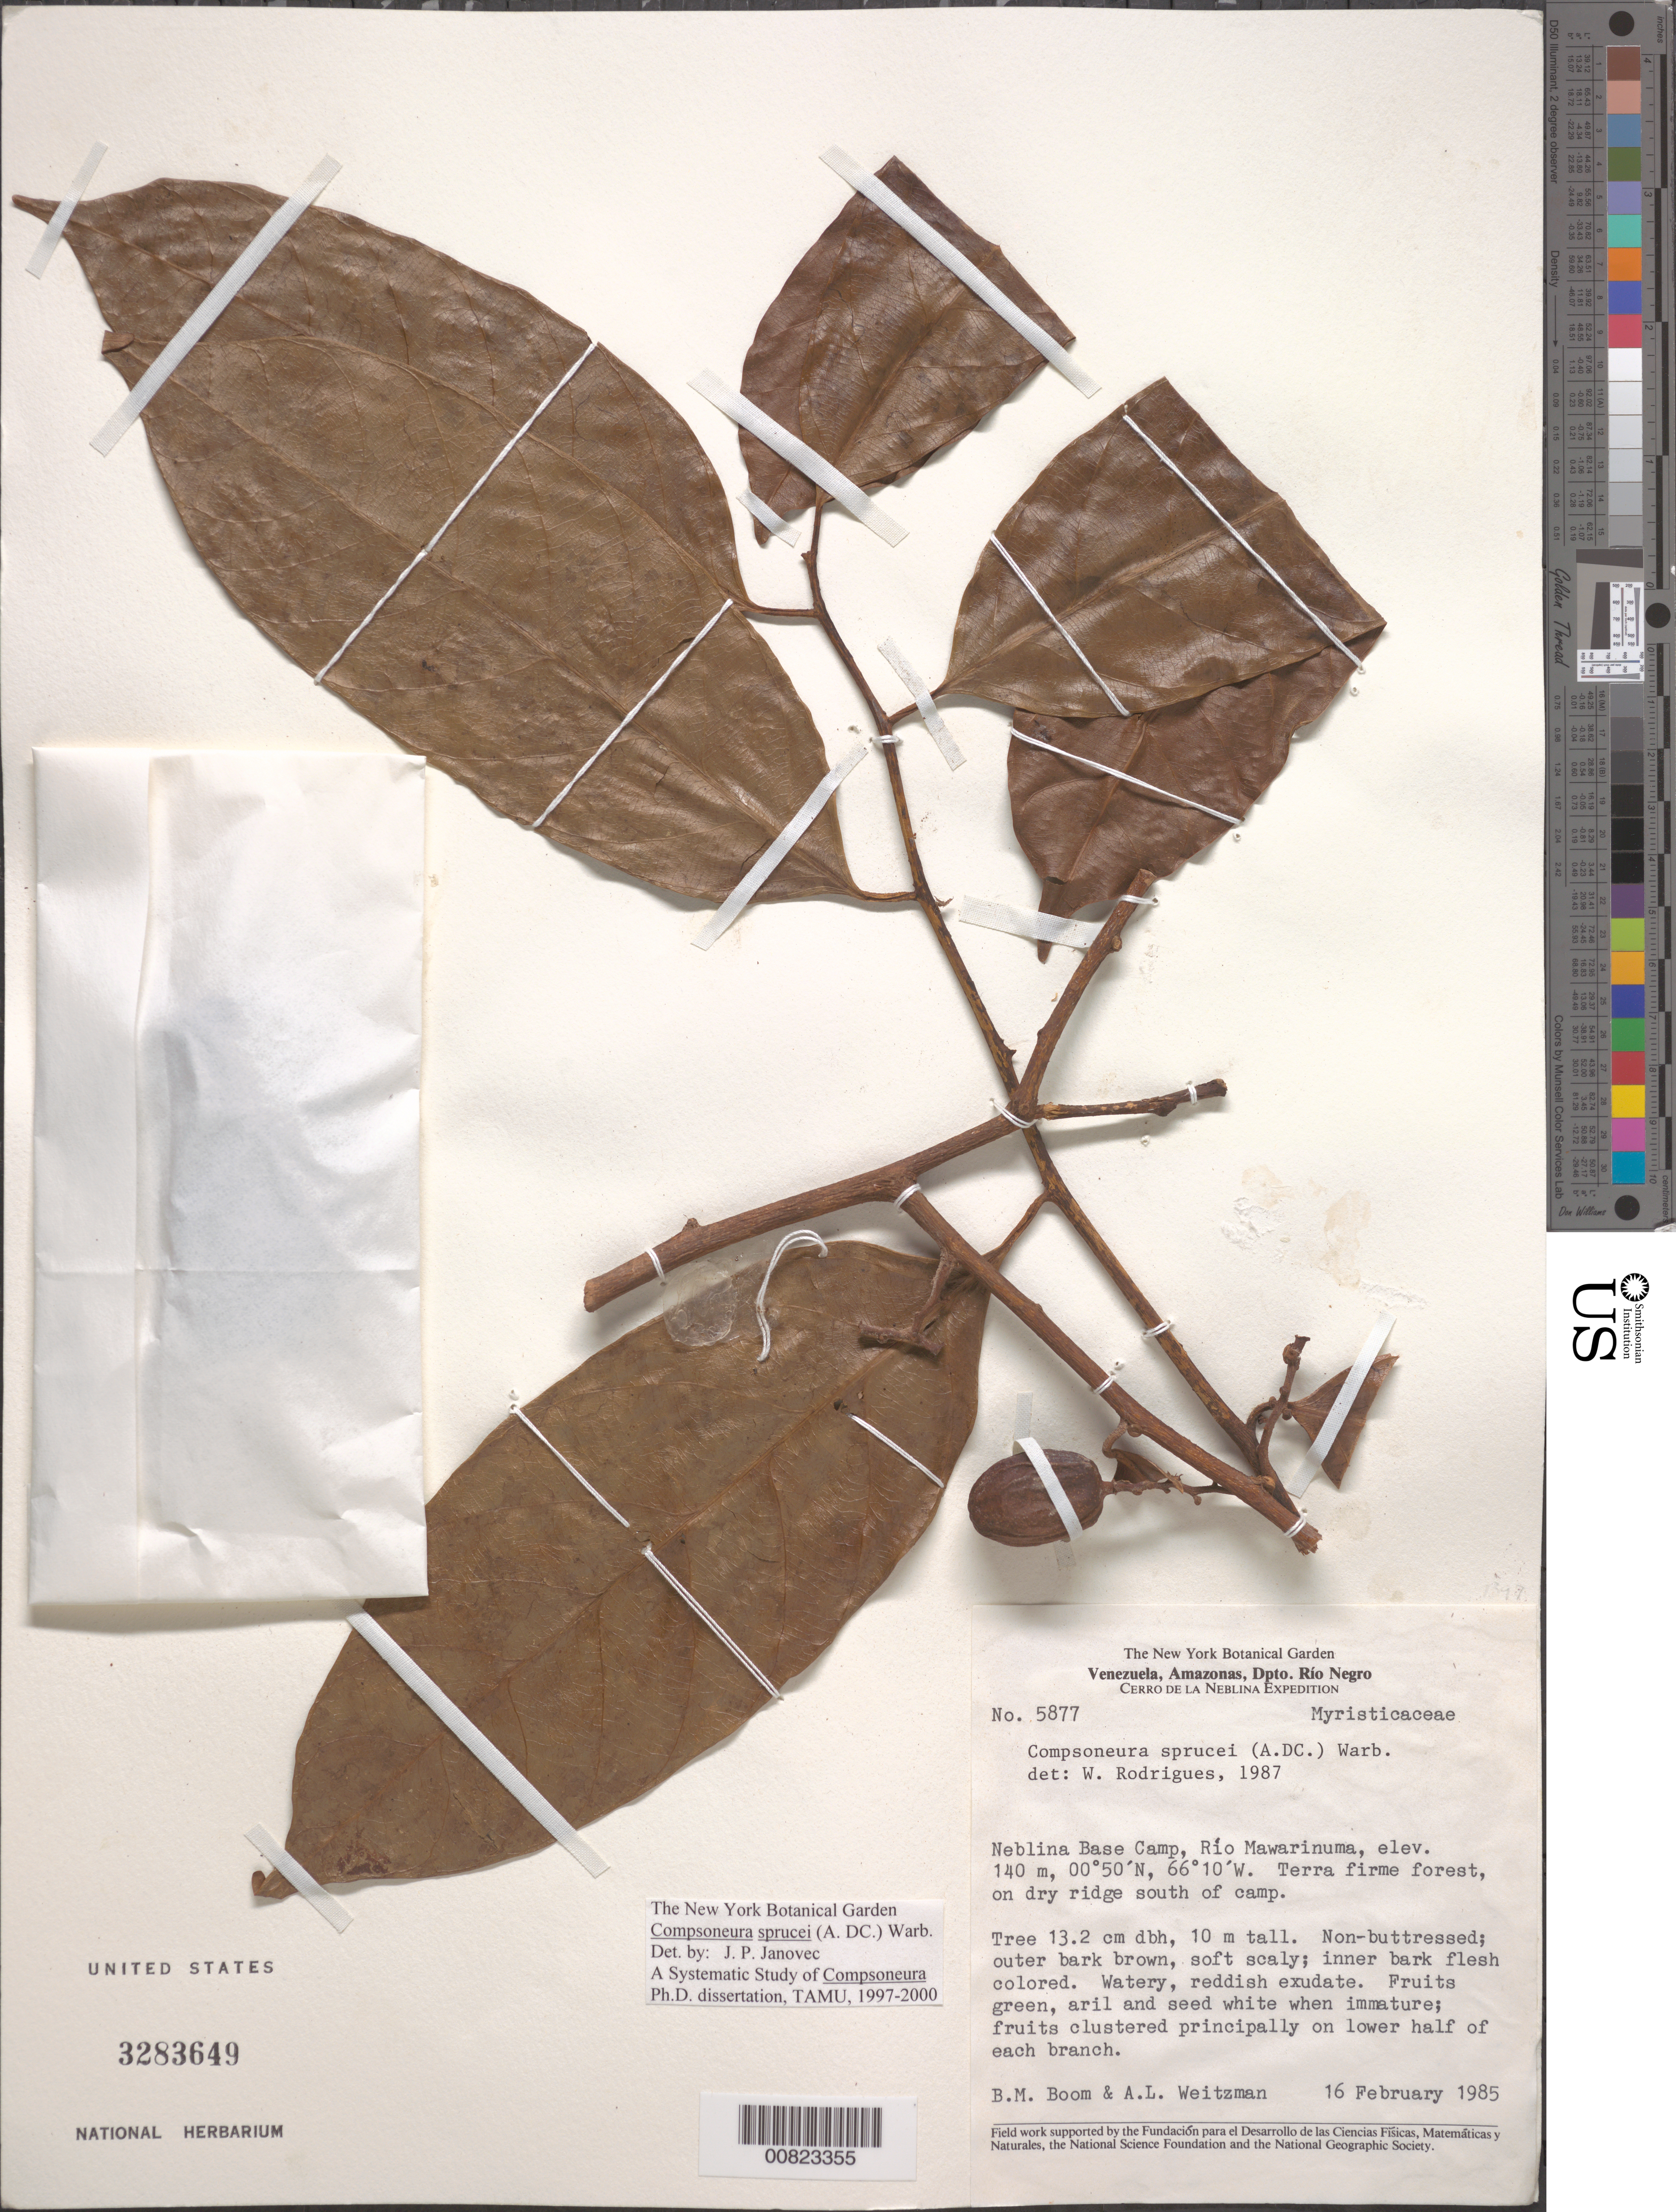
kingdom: Plantae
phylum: Tracheophyta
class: Magnoliopsida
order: Magnoliales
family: Myristicaceae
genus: Compsoneura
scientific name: Compsoneura sprucei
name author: (A. DC.) Warb.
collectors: B. M. Boom & A. L. Weitzman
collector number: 5877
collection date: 1985-02-16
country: Venezuela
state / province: Amazonas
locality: Dpto. Río Negro. Neblina Base Camp, Río Mawarinuma, on dry ridge south of camp.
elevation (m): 140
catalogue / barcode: US 3283649